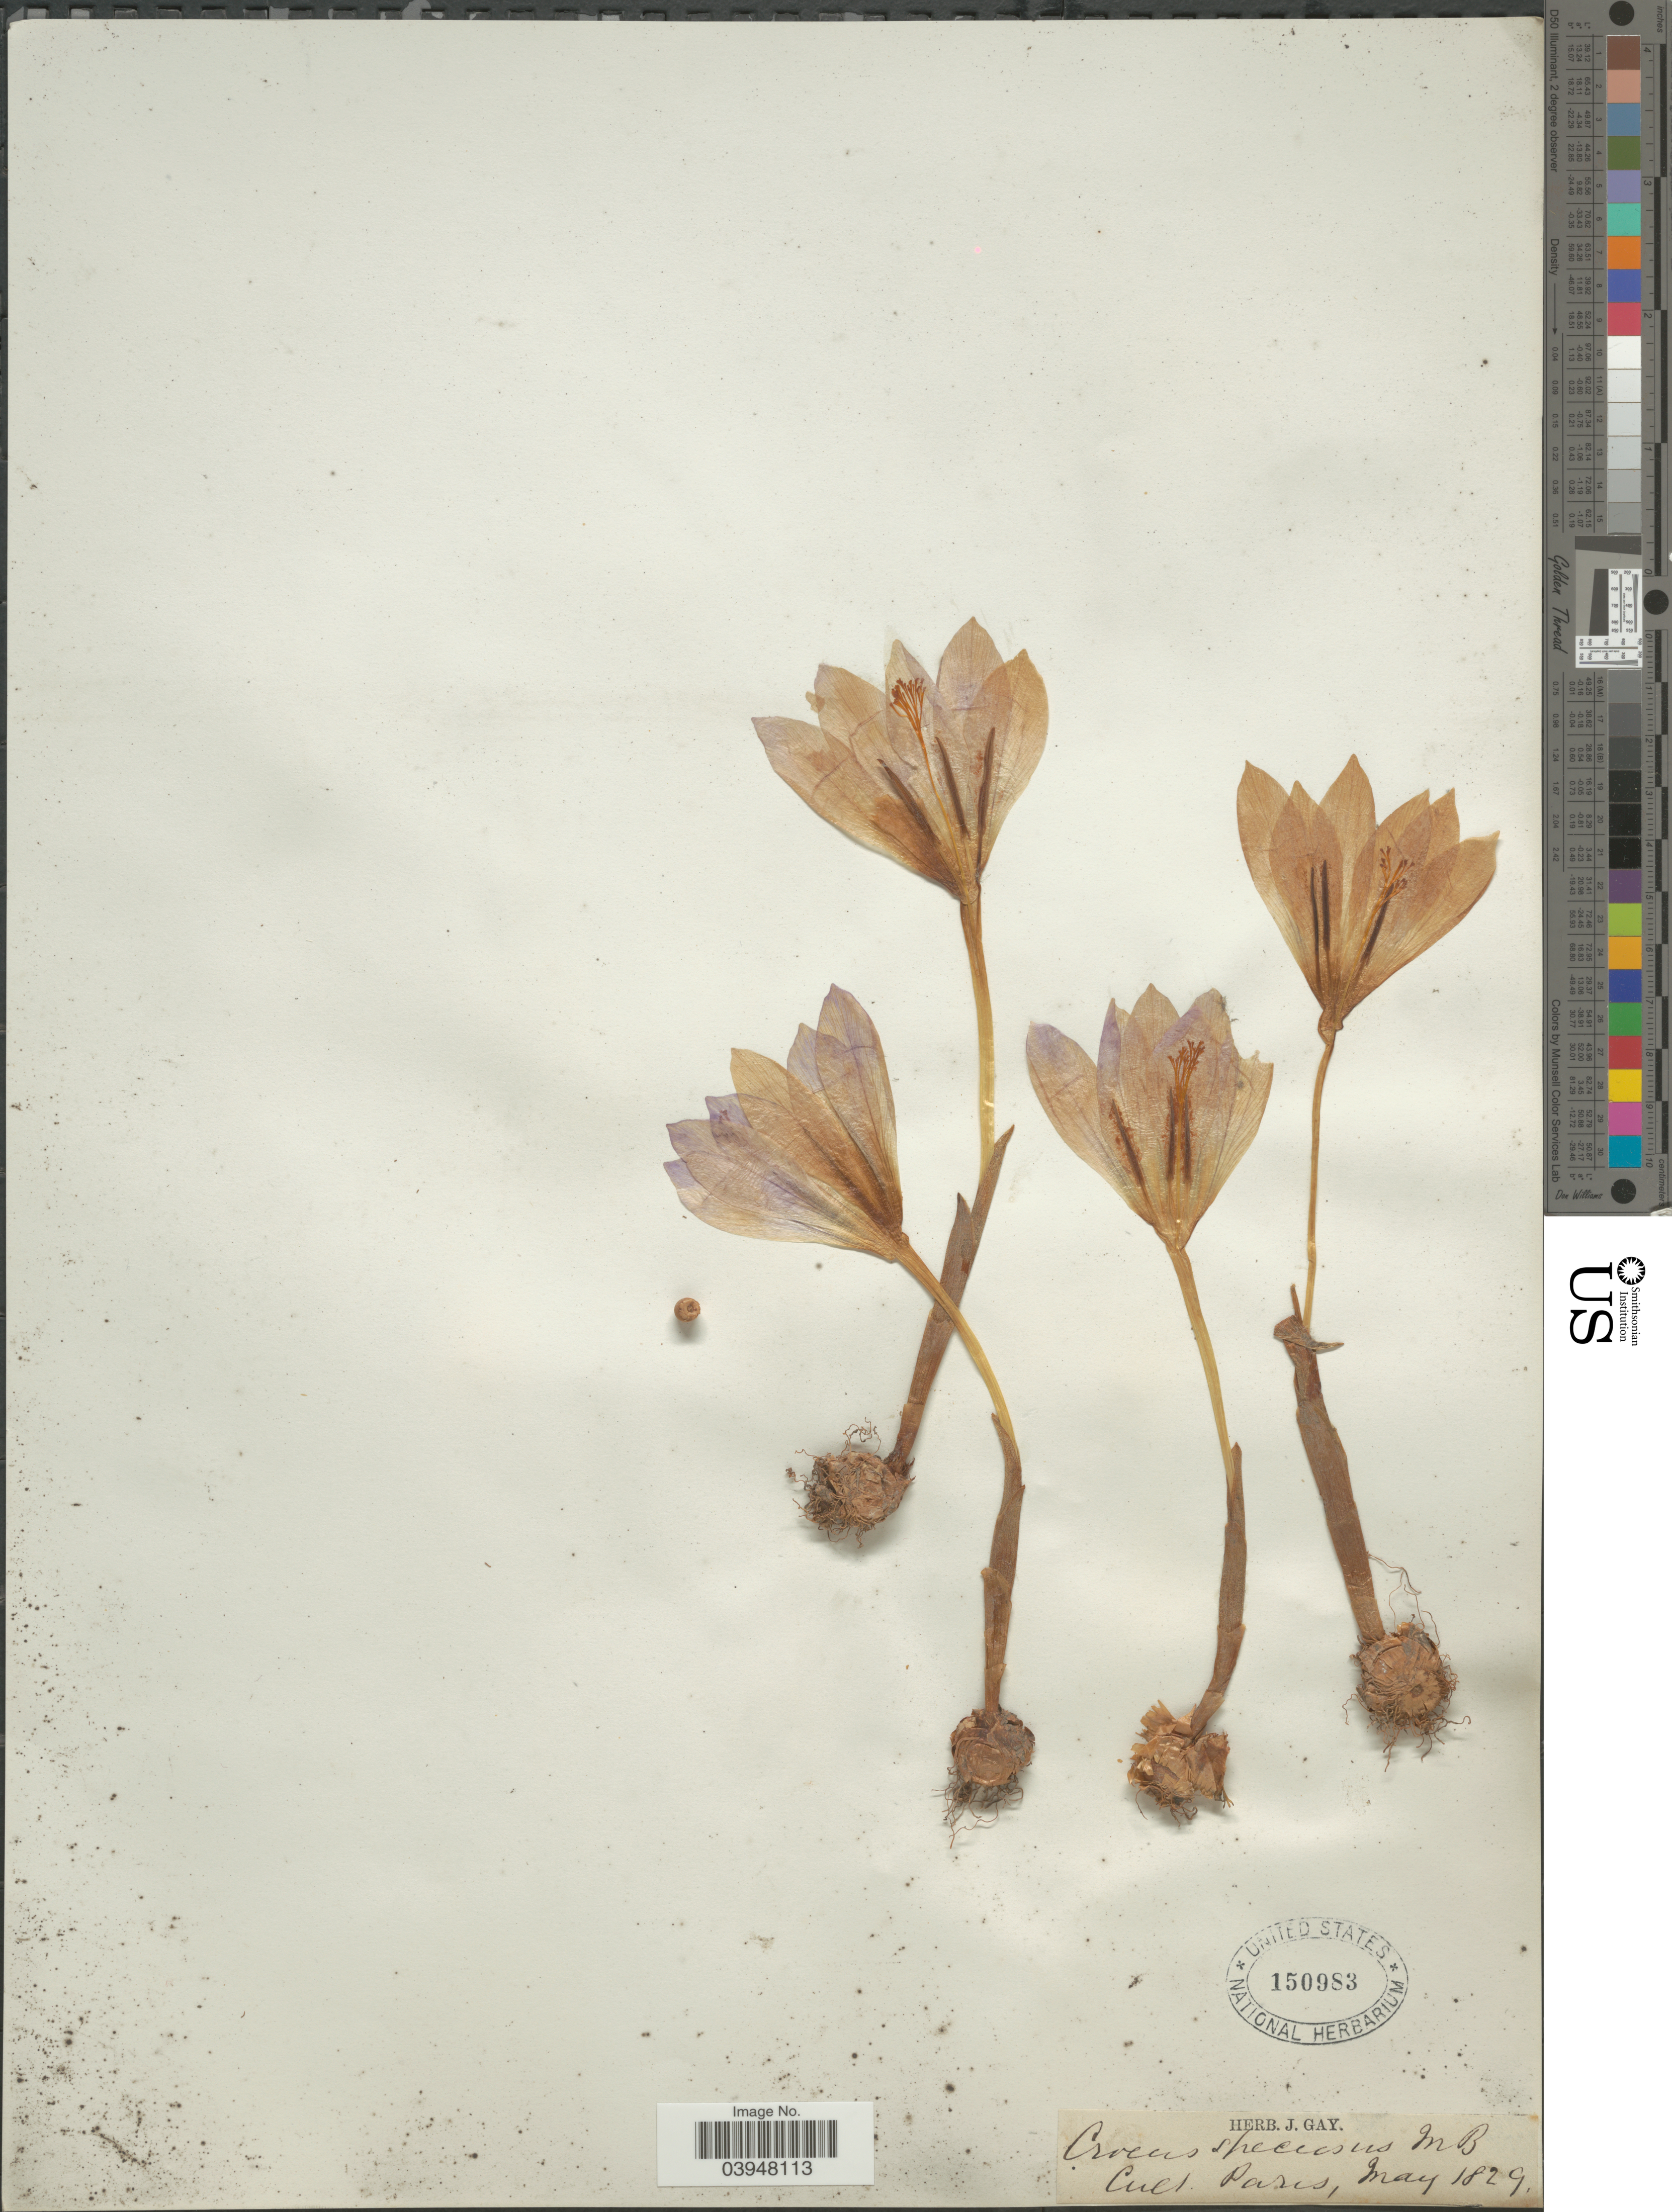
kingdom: Plantae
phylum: Tracheophyta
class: Liliopsida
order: Asparagales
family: Iridaceae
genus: Crocus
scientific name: Crocus speciosus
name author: M. Bieb.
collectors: ex herb. J. Gay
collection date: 1829-05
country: France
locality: Paris.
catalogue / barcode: US 150983